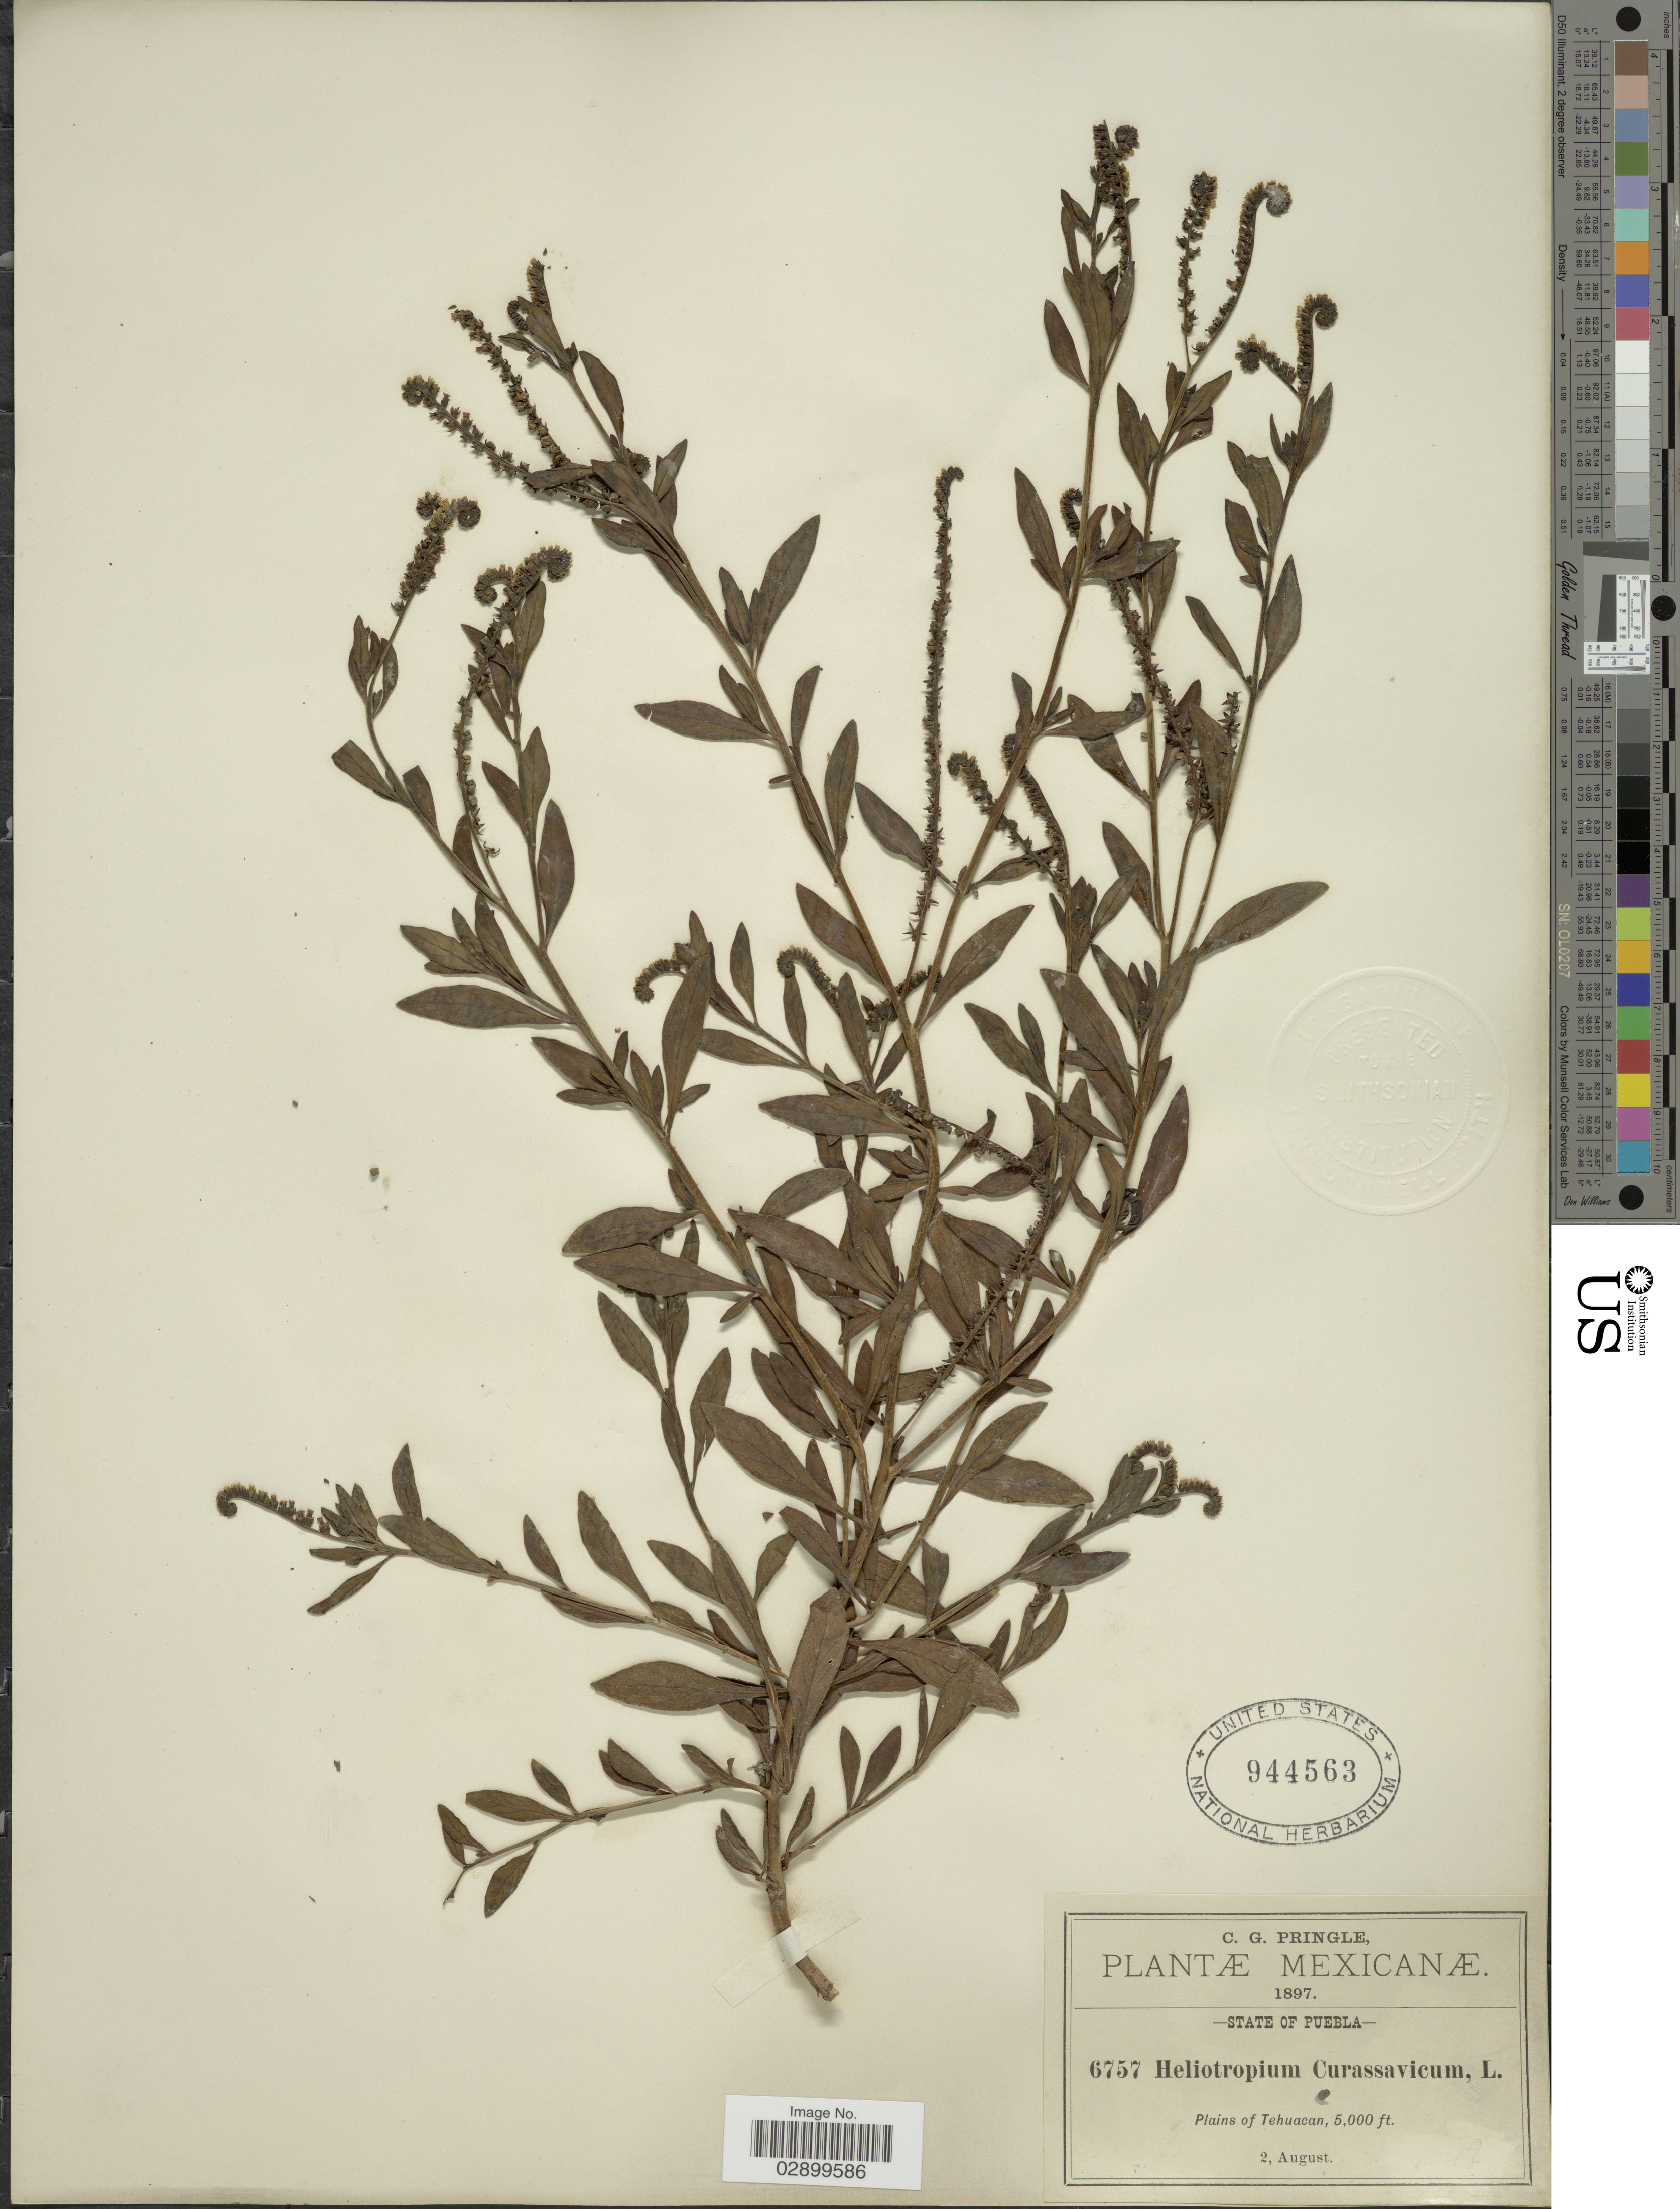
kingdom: Plantae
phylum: Tracheophyta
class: Magnoliopsida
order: Boraginales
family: Heliotropiaceae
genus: Heliotropium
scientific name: Heliotropium curassavicum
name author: L.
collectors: C. G. Pringle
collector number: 6757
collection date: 1897-08-02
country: Mexico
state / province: Puebla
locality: Plains of Tehuacan.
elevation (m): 1524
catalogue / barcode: US 944563